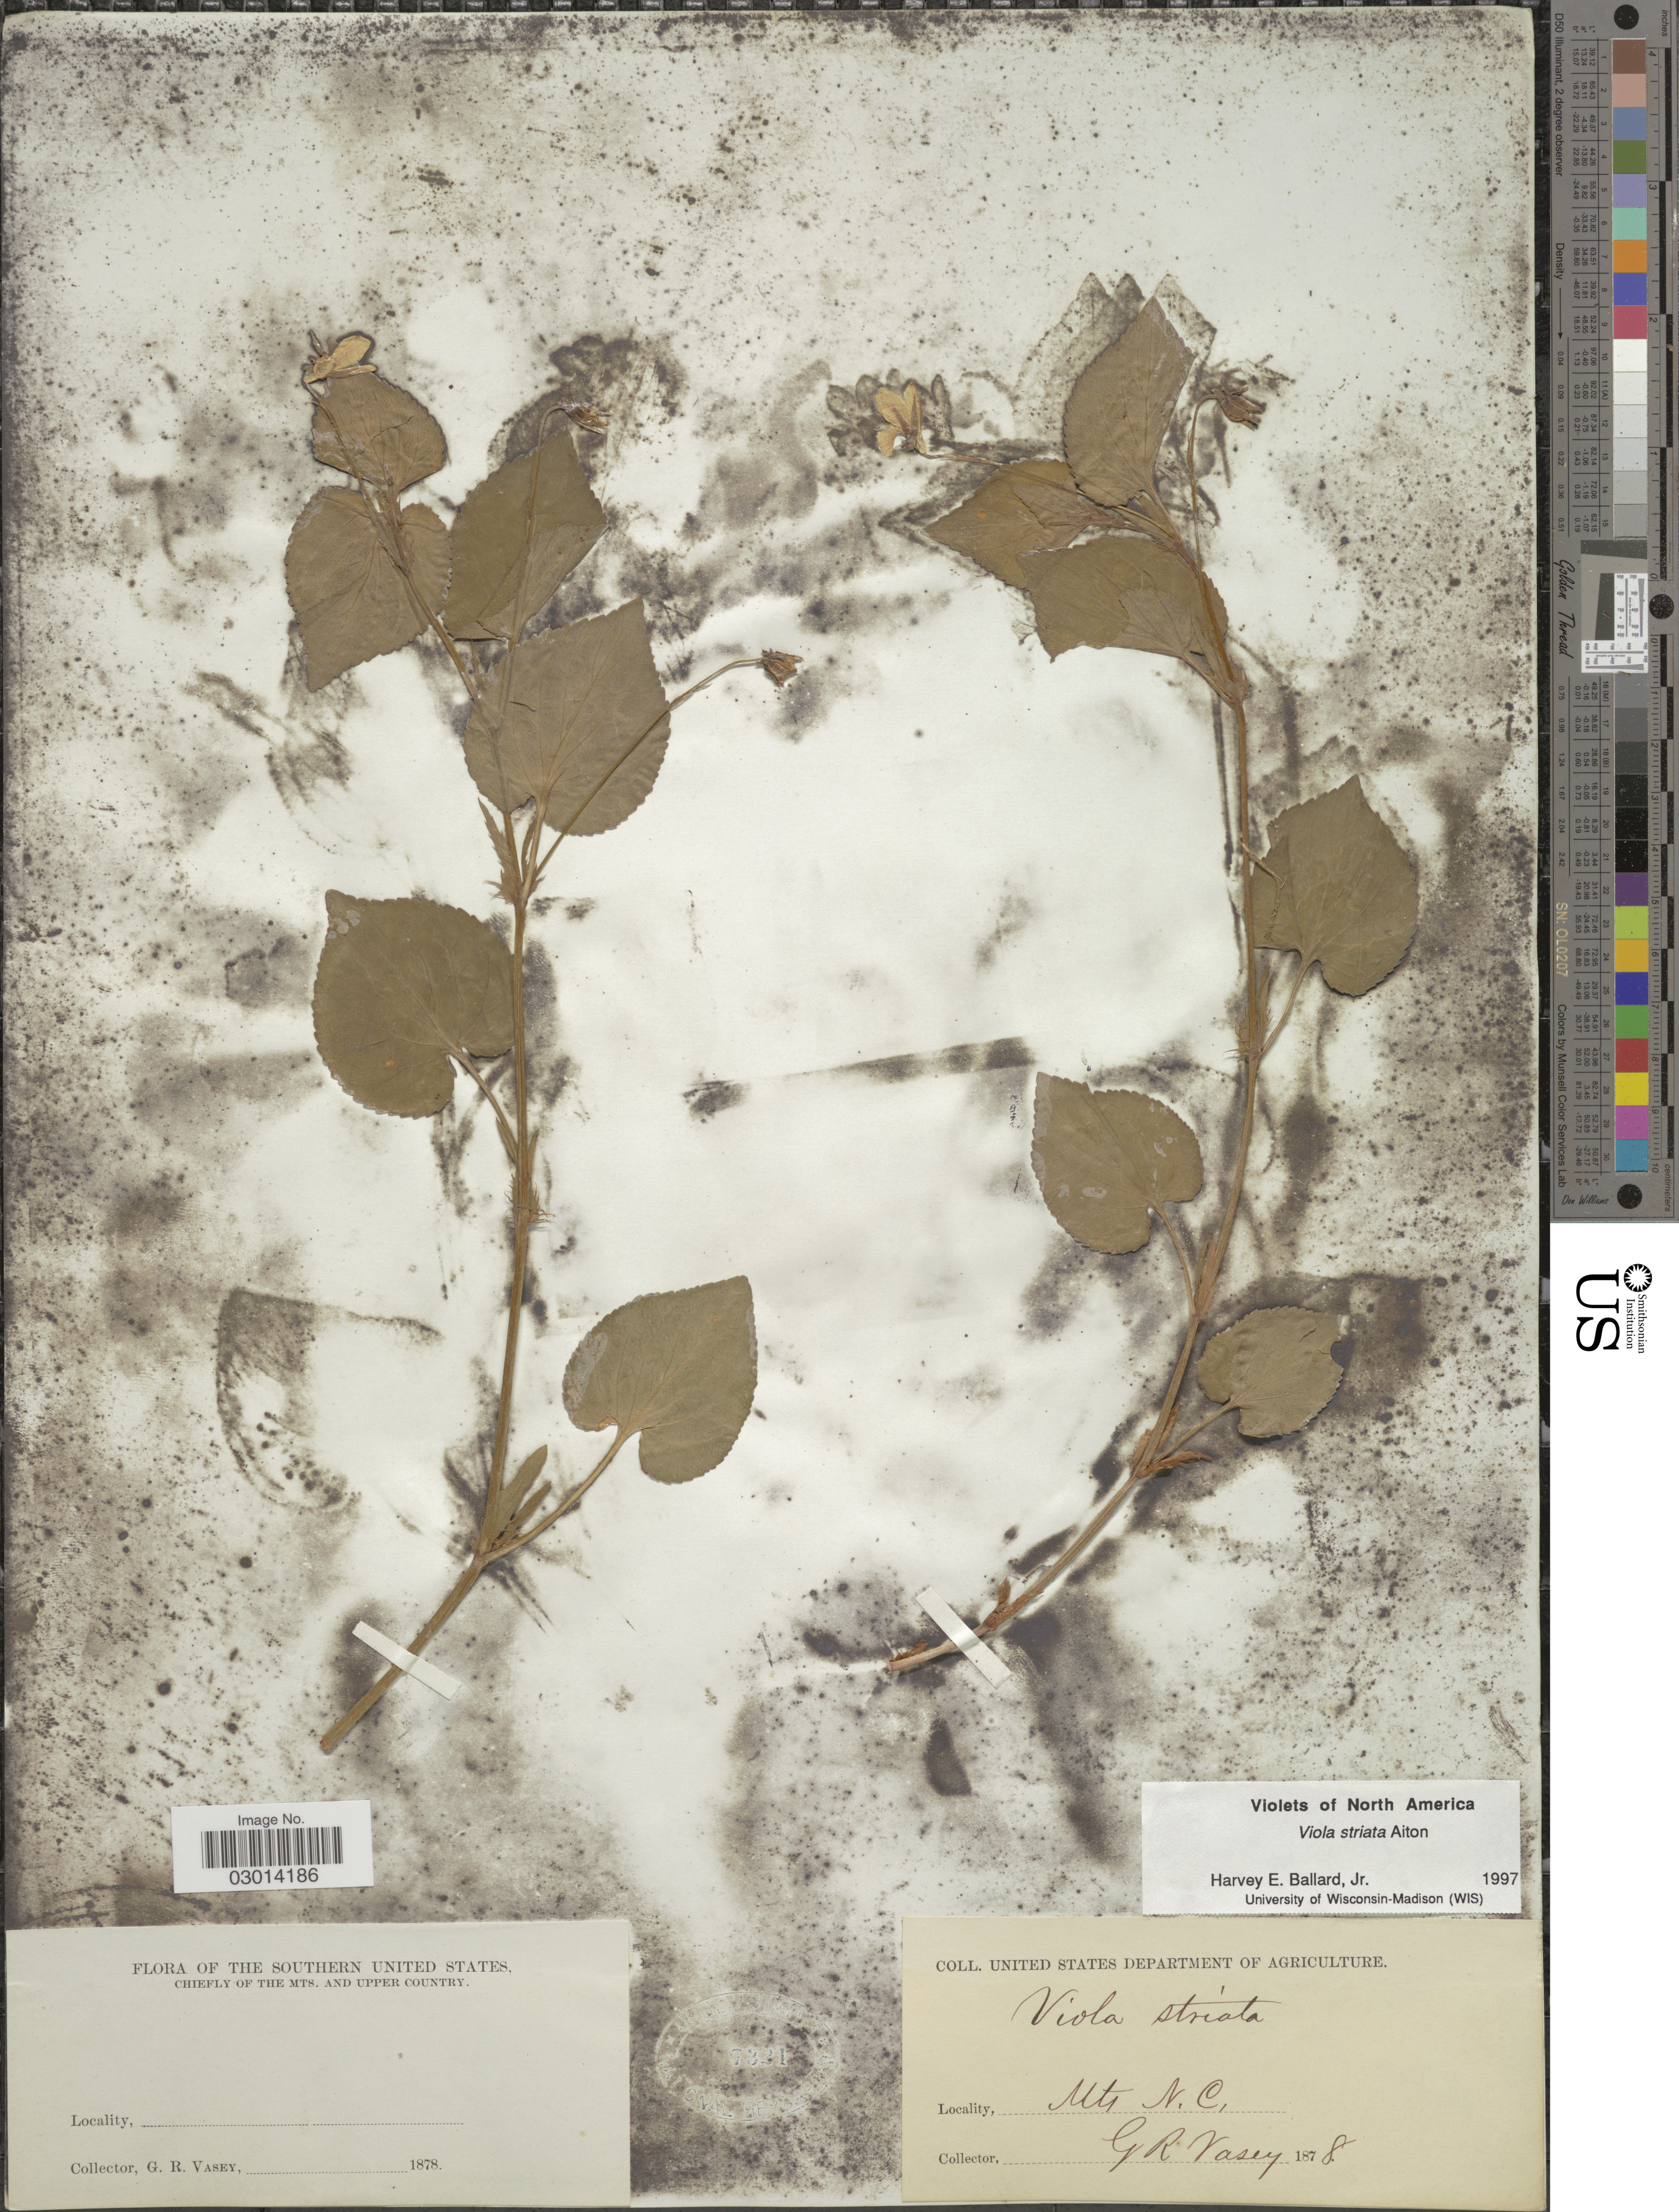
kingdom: Plantae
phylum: Tracheophyta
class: Magnoliopsida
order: Malpighiales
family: Violaceae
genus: Viola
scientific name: Viola rostrata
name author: Pursh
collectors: G. R. Vasey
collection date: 1878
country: United States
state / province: North Carolina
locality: Mts. N. C. The Southern United States, chiefly of the mts. and upper country.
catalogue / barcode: US 7321